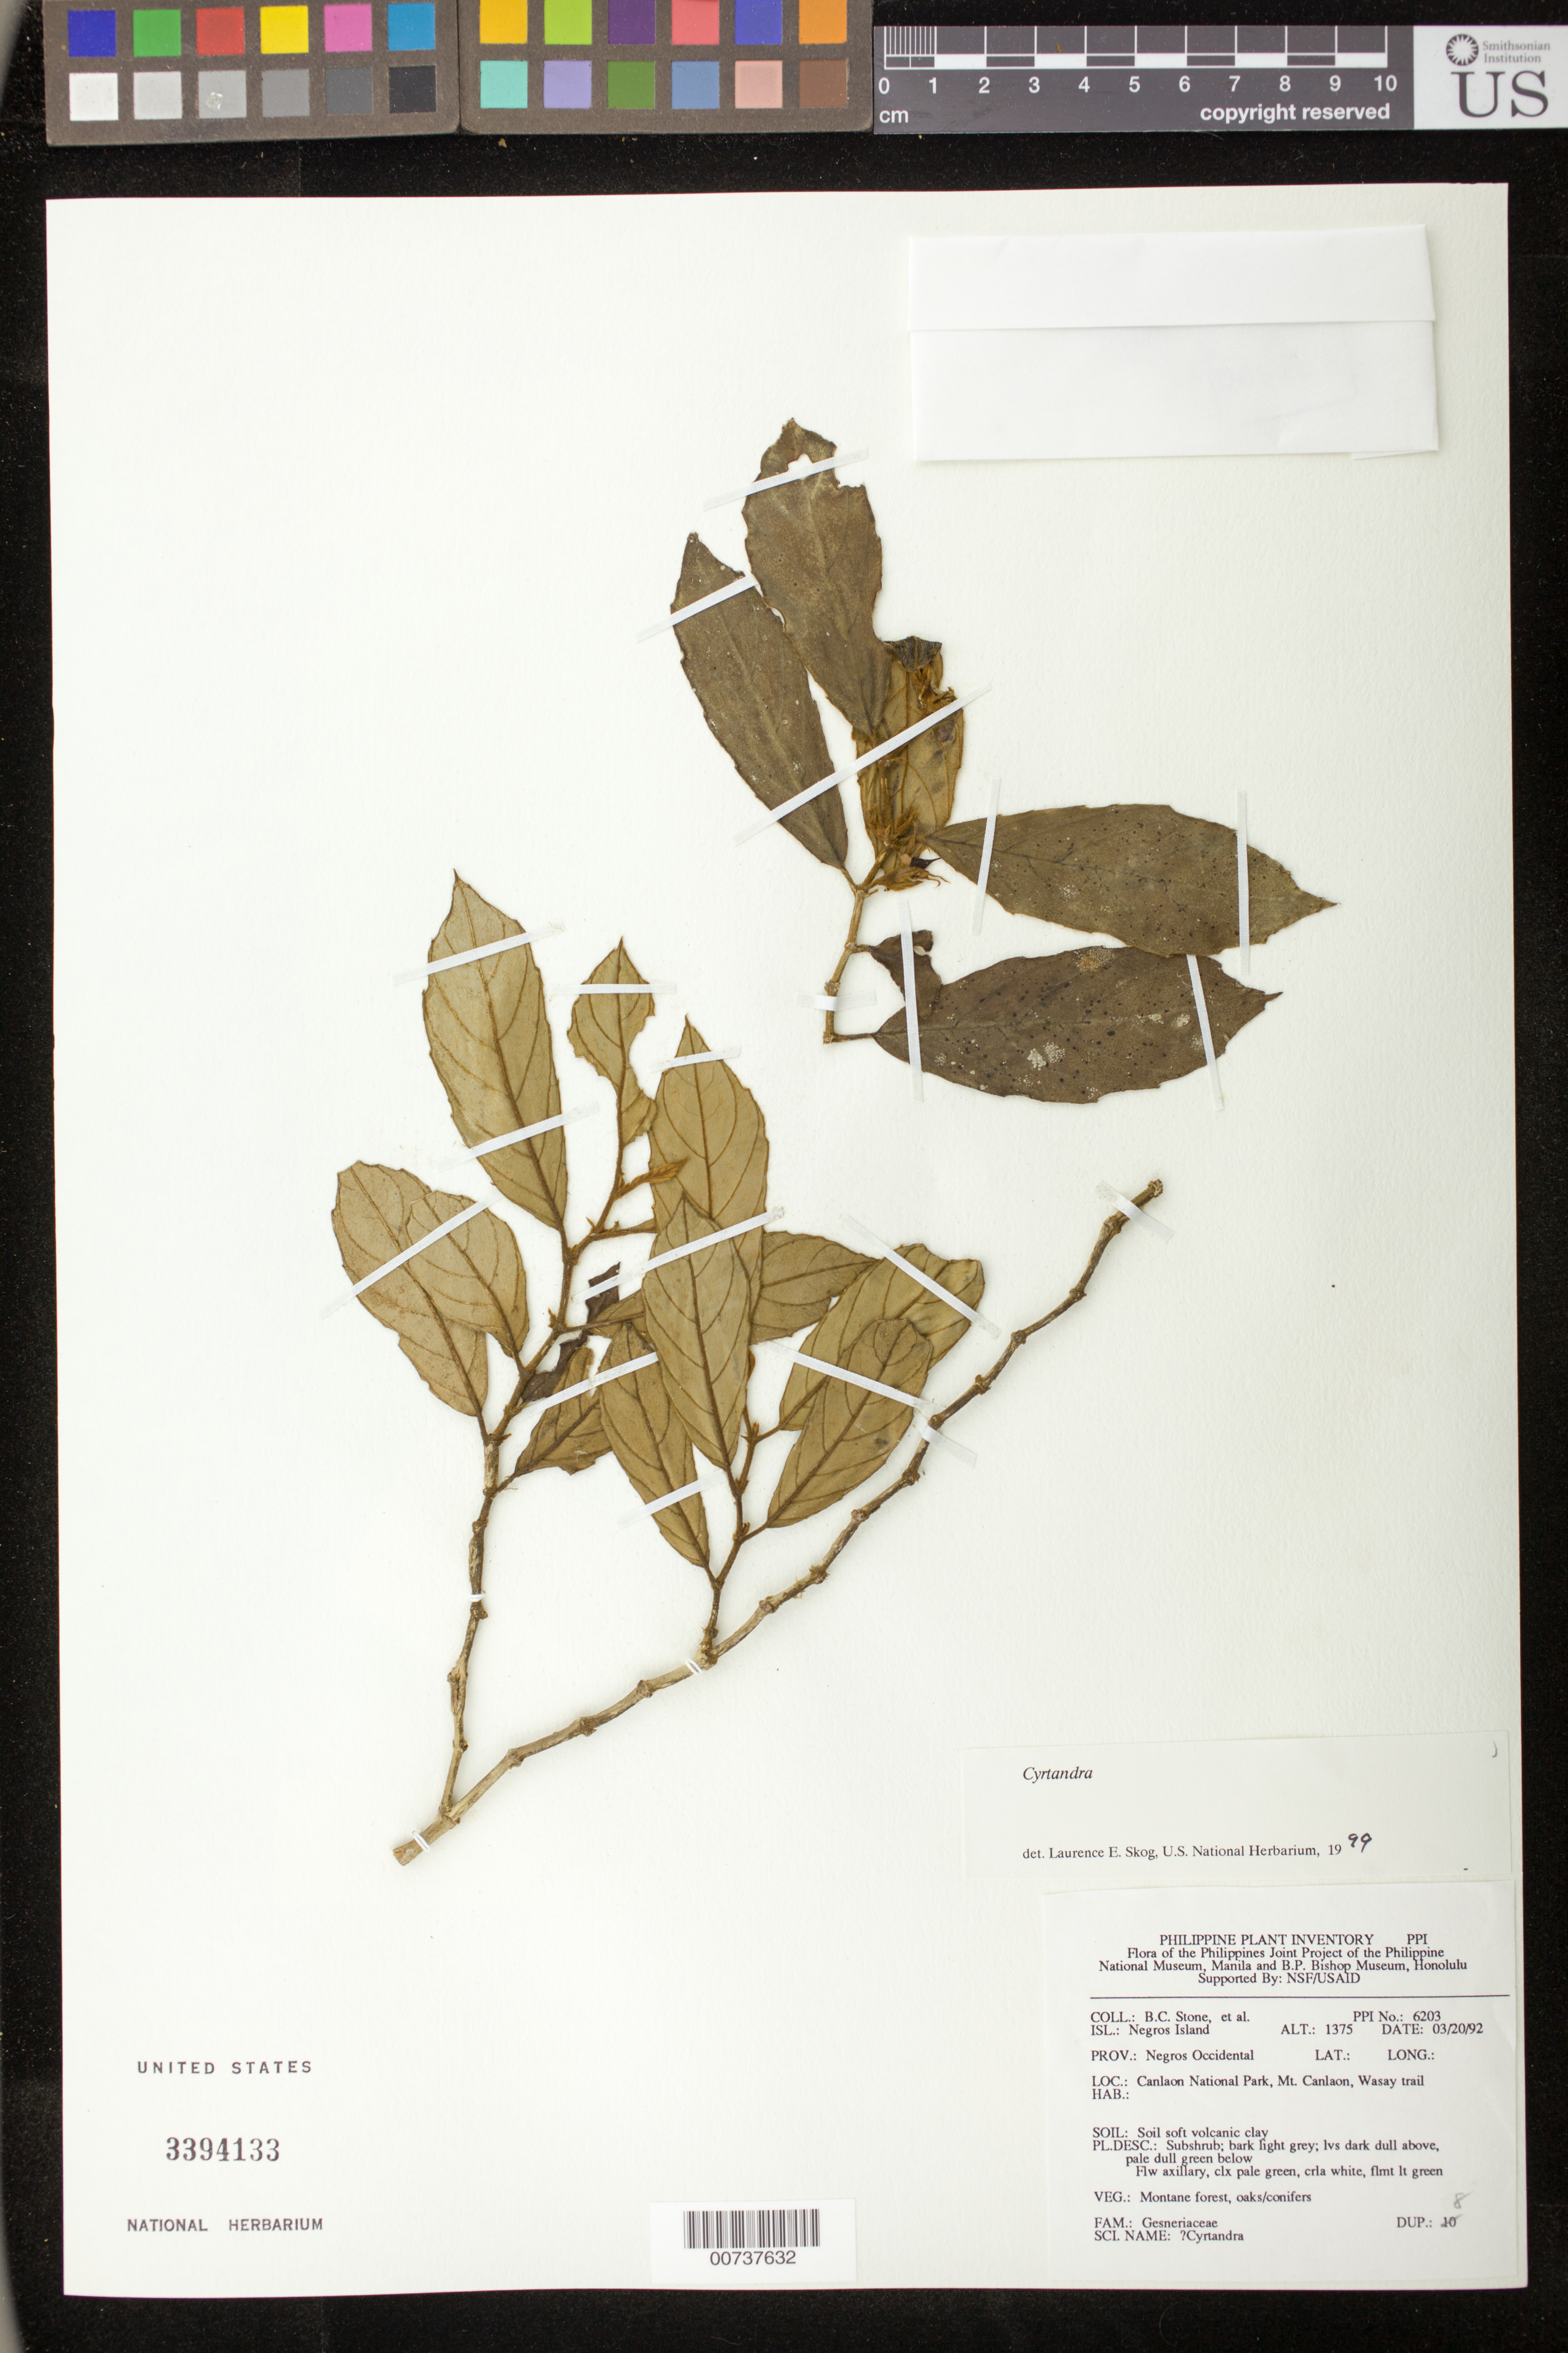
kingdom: Plantae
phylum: Tracheophyta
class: Magnoliopsida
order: Lamiales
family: Gesneriaceae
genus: Cyrtandra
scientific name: Cyrtandra sp.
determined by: Skog, Laurence E.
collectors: B. C. Stone & et al.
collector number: PPI no. 6203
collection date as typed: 20 Mar 1992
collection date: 1992-03-20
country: Philippines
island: Negros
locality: Prov. Negros Oriental; Canlaon National Park, Mt. Canlaon, Wasay trail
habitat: Montane forest, oaks/conifers; soil soft volcanic clay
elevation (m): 1375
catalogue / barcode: US 3394133